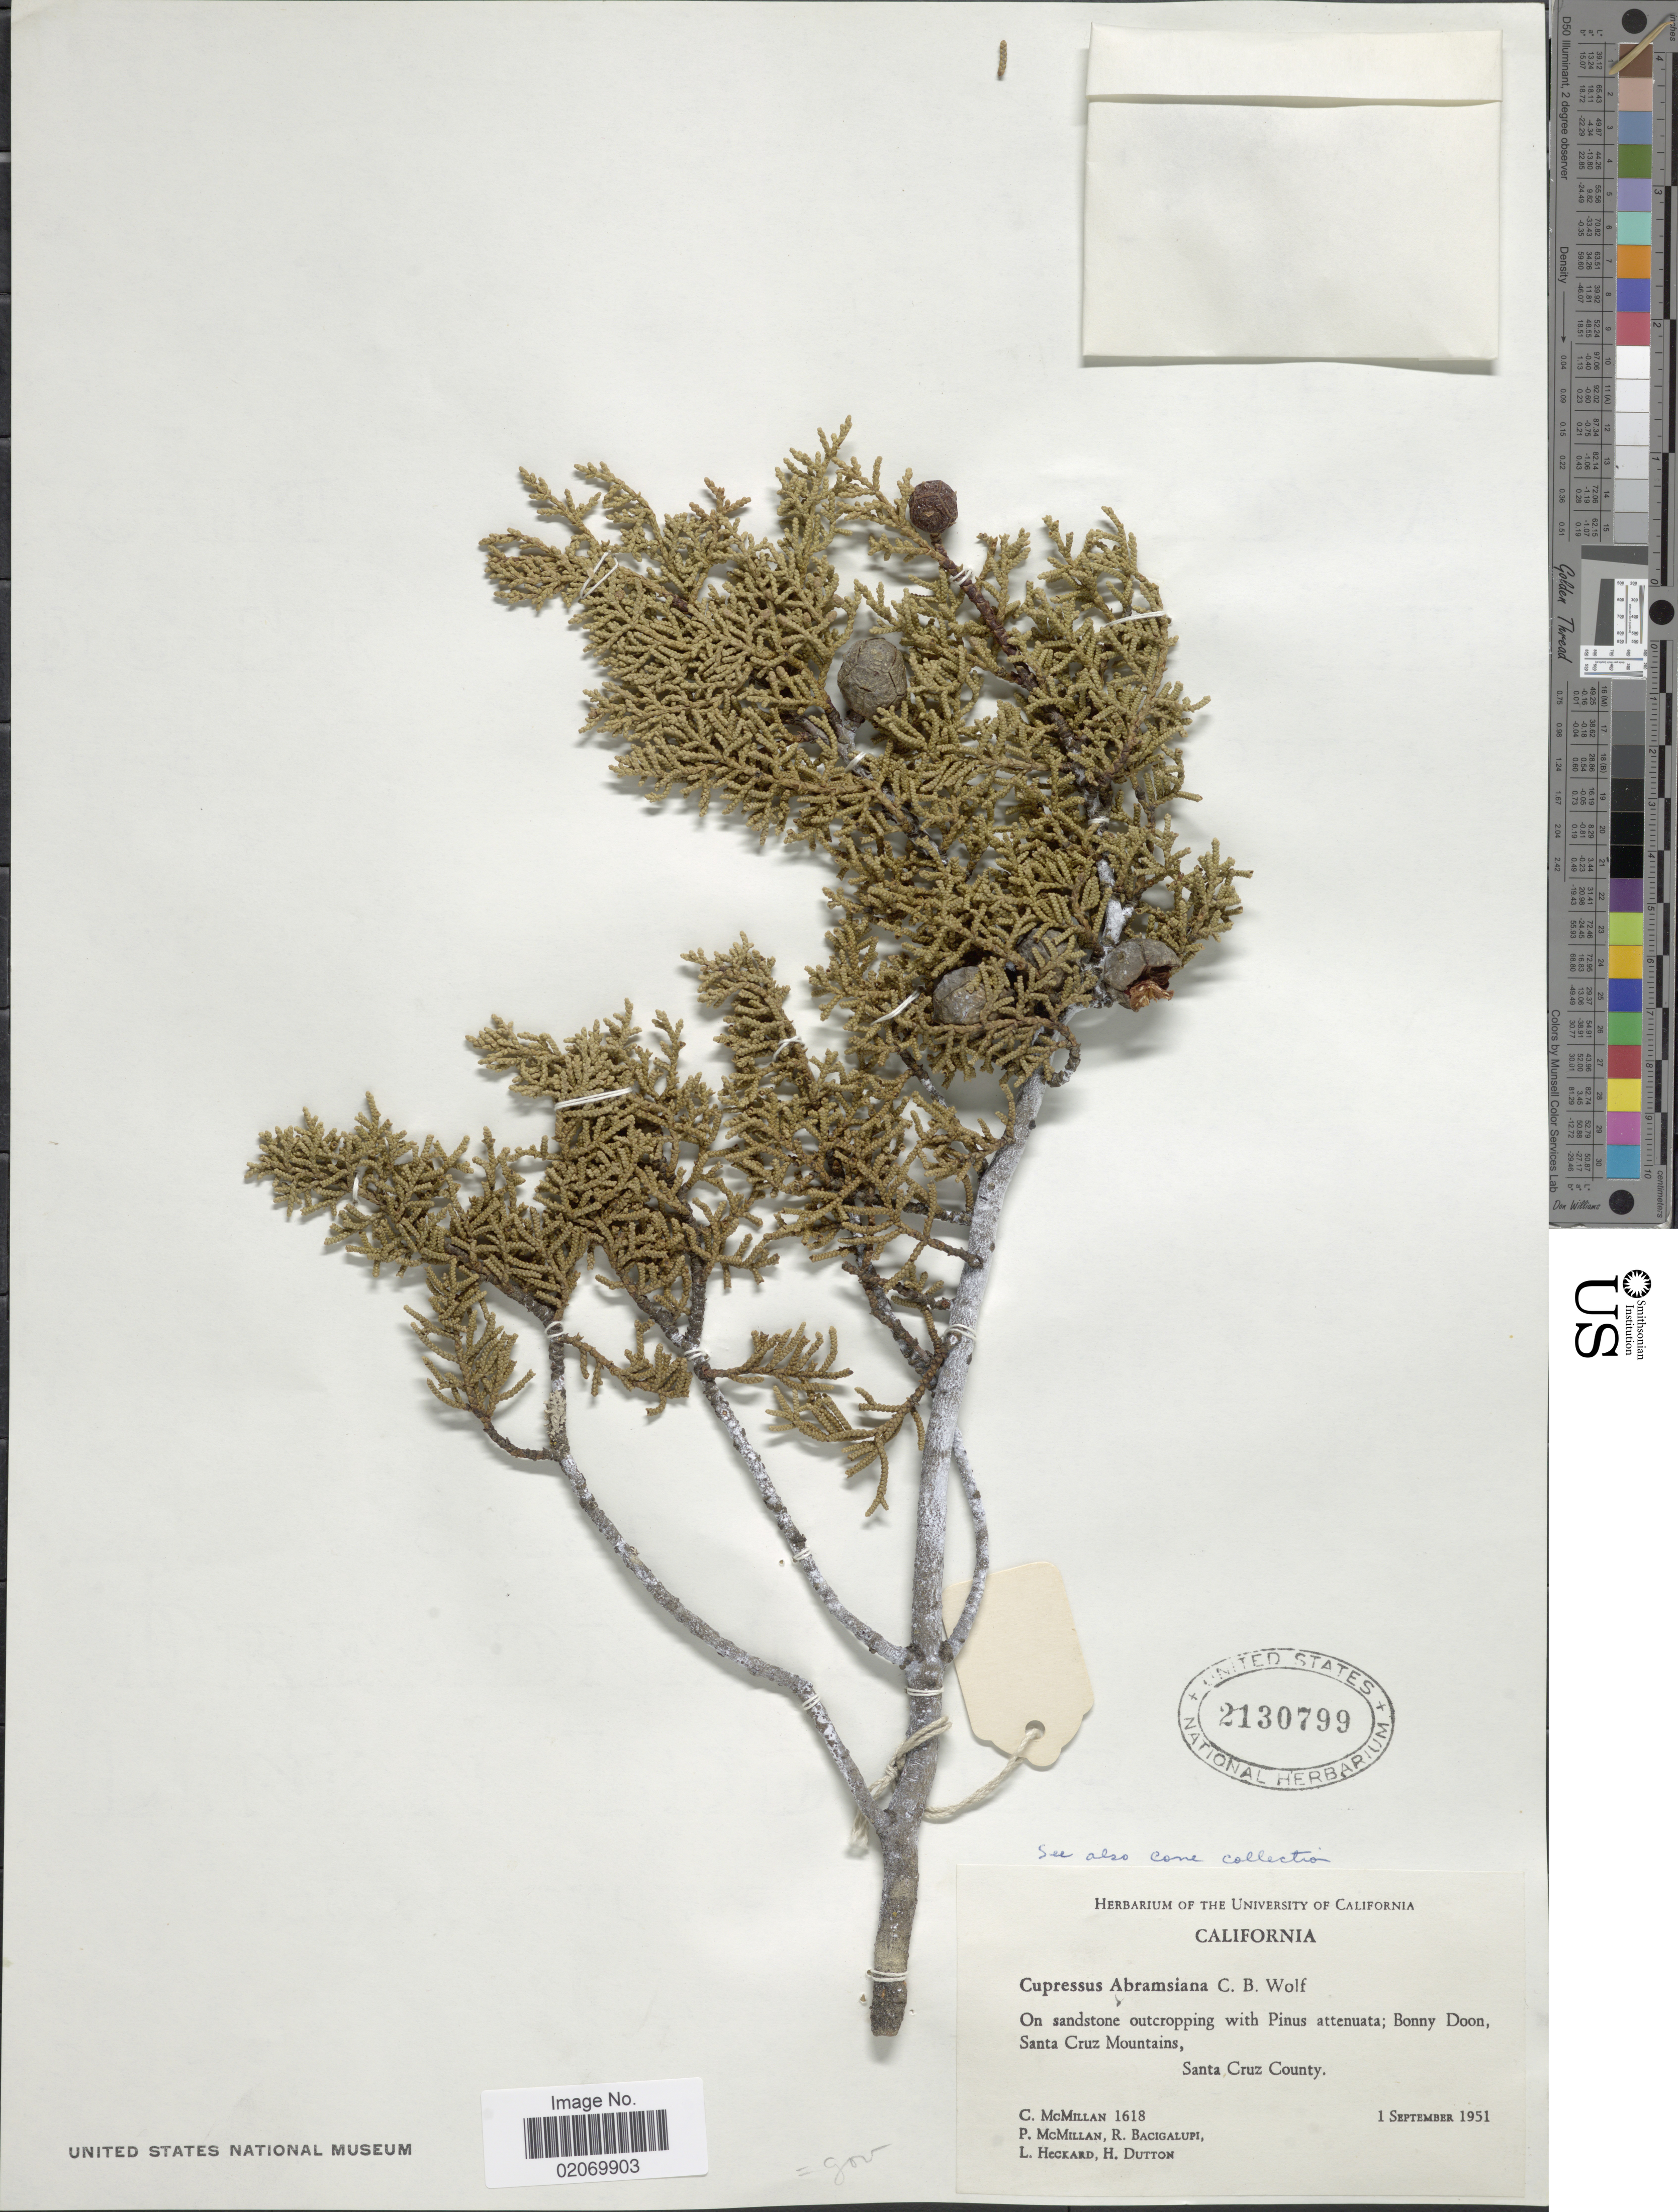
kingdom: Plantae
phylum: Tracheophyta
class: Pinopsida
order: Pinales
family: Cupressaceae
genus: Hesperocyparis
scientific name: Hesperocyparis abramsiana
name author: (C.B. Wolf) Bartel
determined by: (US) Smithsonian Institution - National Museum of Natural History - Department of Botany (UNITED STATES)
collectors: C. McMillan, P. D. McMillan, R. Bacigalupi, L. R. Heckard & H. Dutton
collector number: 1618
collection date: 1951-09-01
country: United States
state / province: California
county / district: Santa Cruz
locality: Bonny Doon, Santa Cruz Mountains, Santa Cruz County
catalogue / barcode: US 2130799